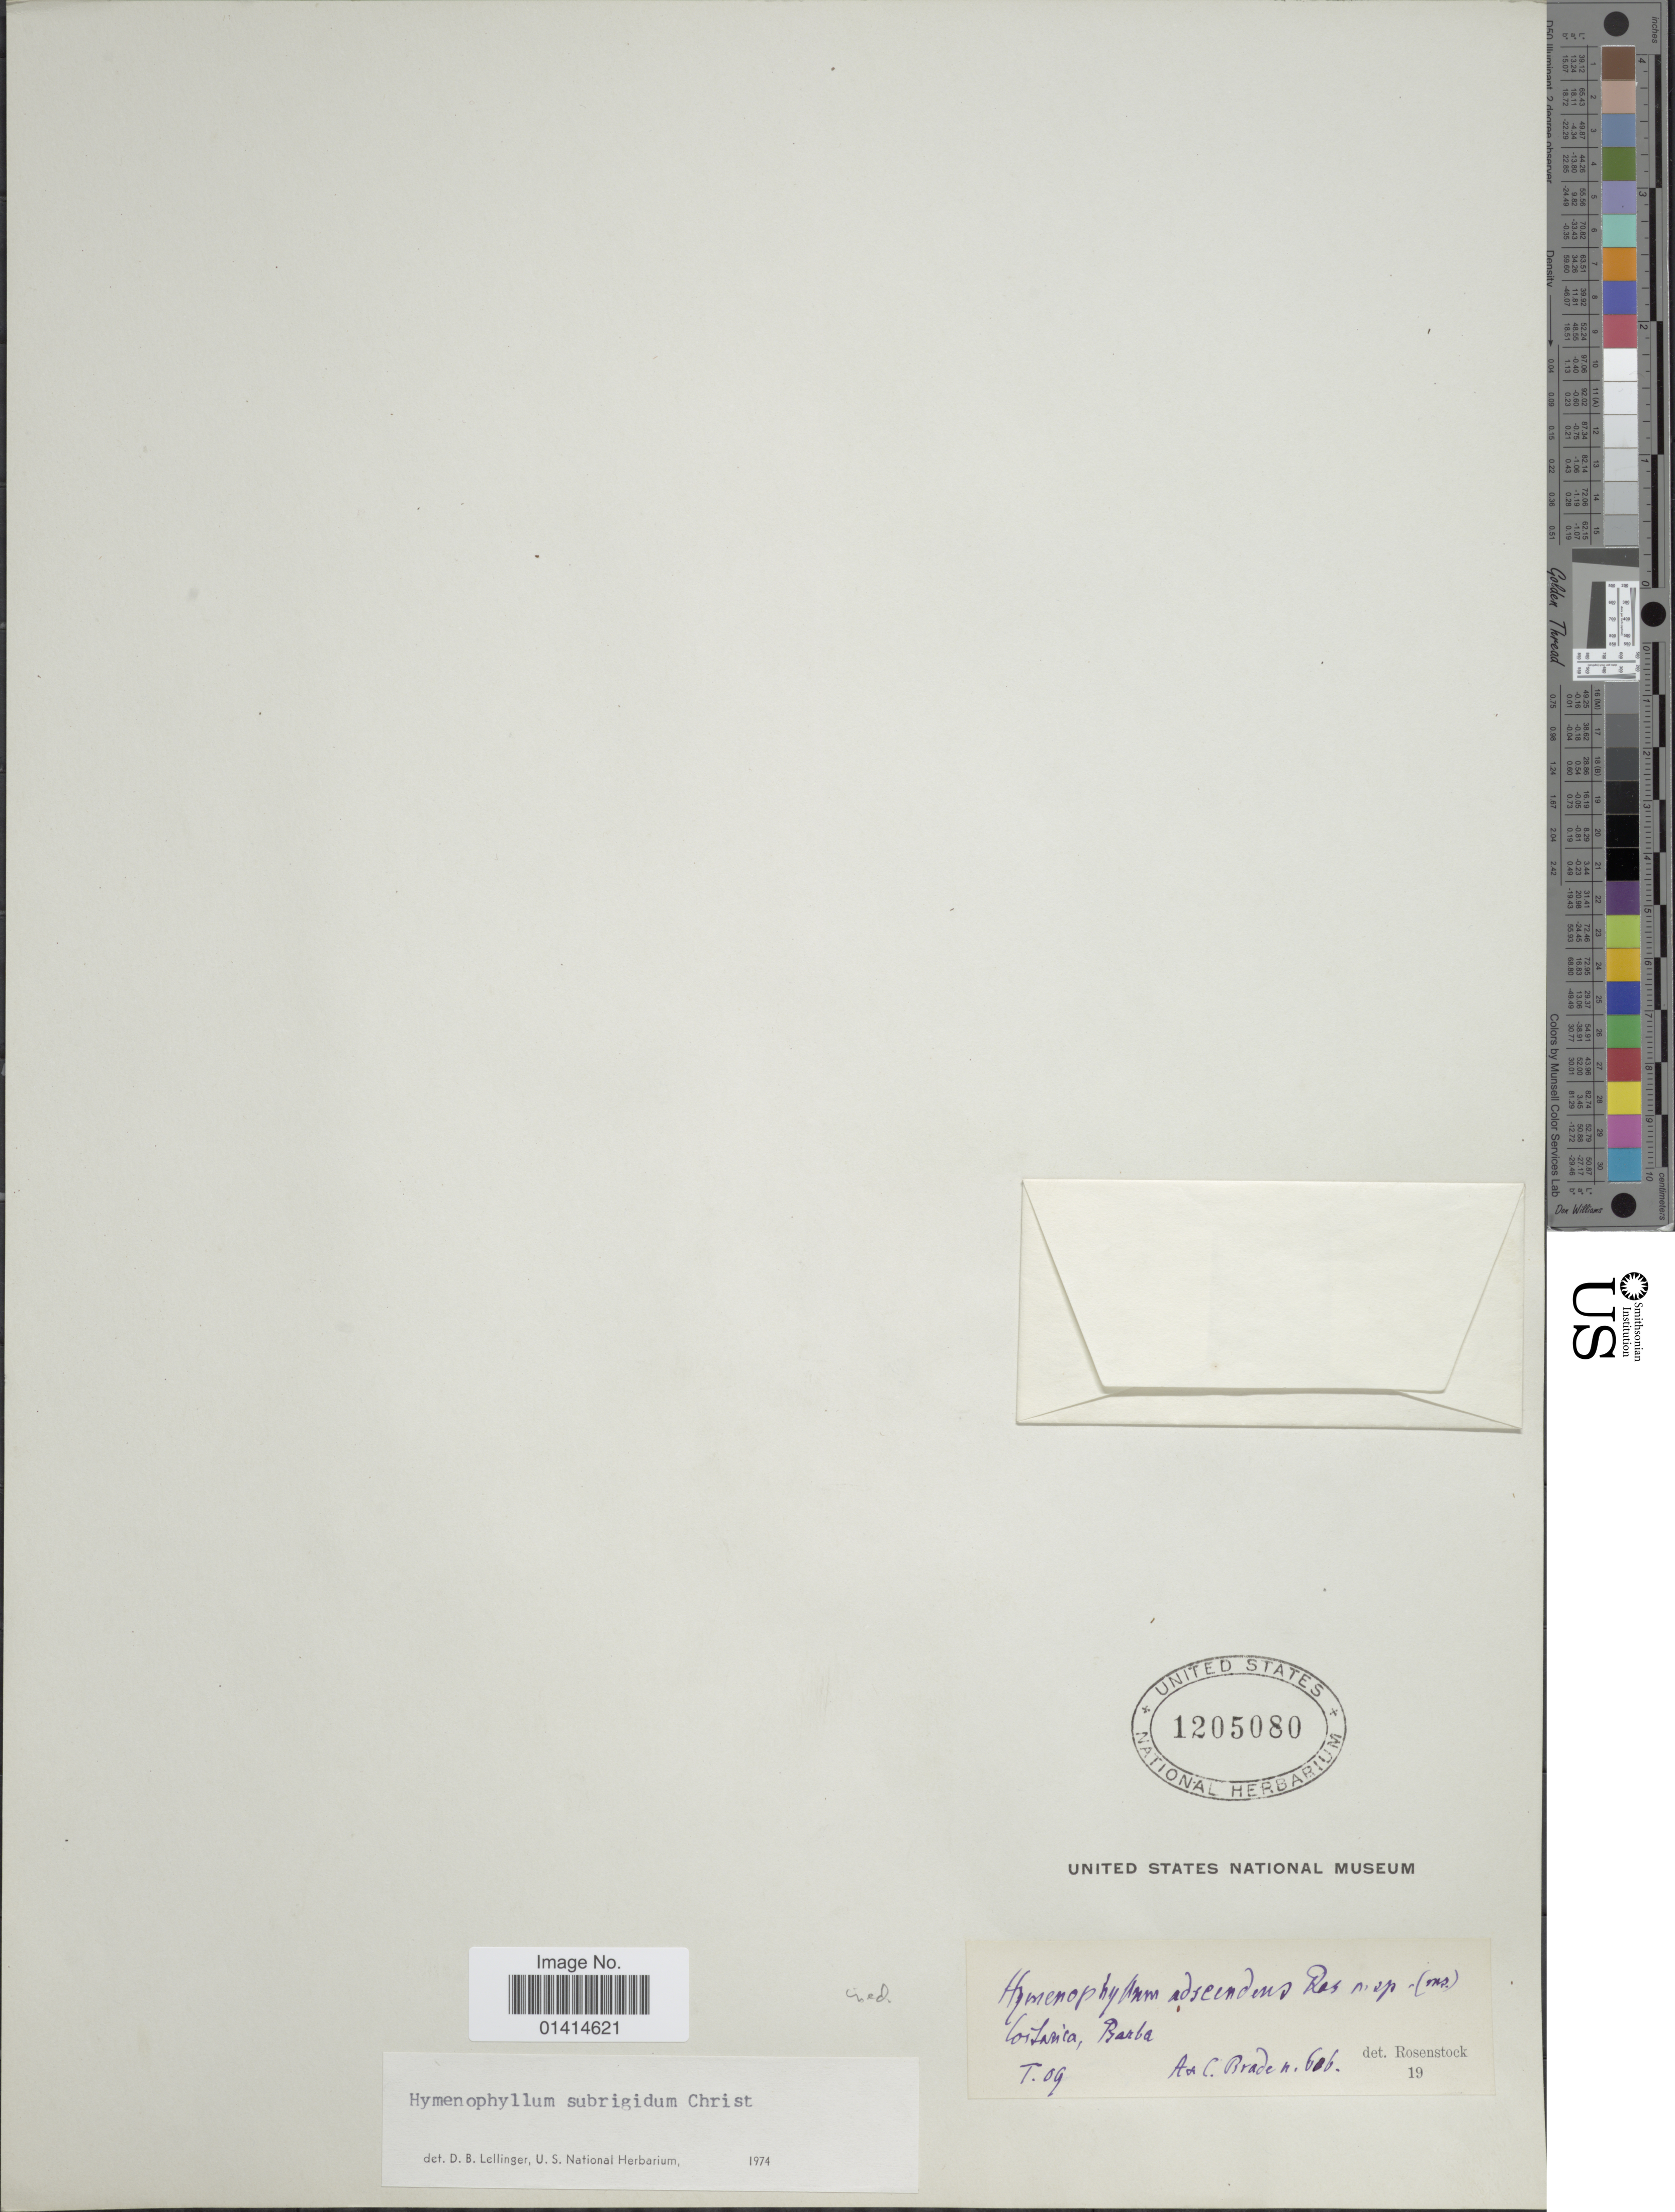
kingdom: Plantae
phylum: Tracheophyta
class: Polypodiopsida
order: Hymenophyllales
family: Hymenophyllaceae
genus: Hymenophyllum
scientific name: Hymenophyllum subrigidum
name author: Christ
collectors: A. Brade & C. Brade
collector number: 606*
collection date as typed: Transcribed d/m/y: /1/9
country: Costa Rica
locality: Barba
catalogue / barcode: US 1205080